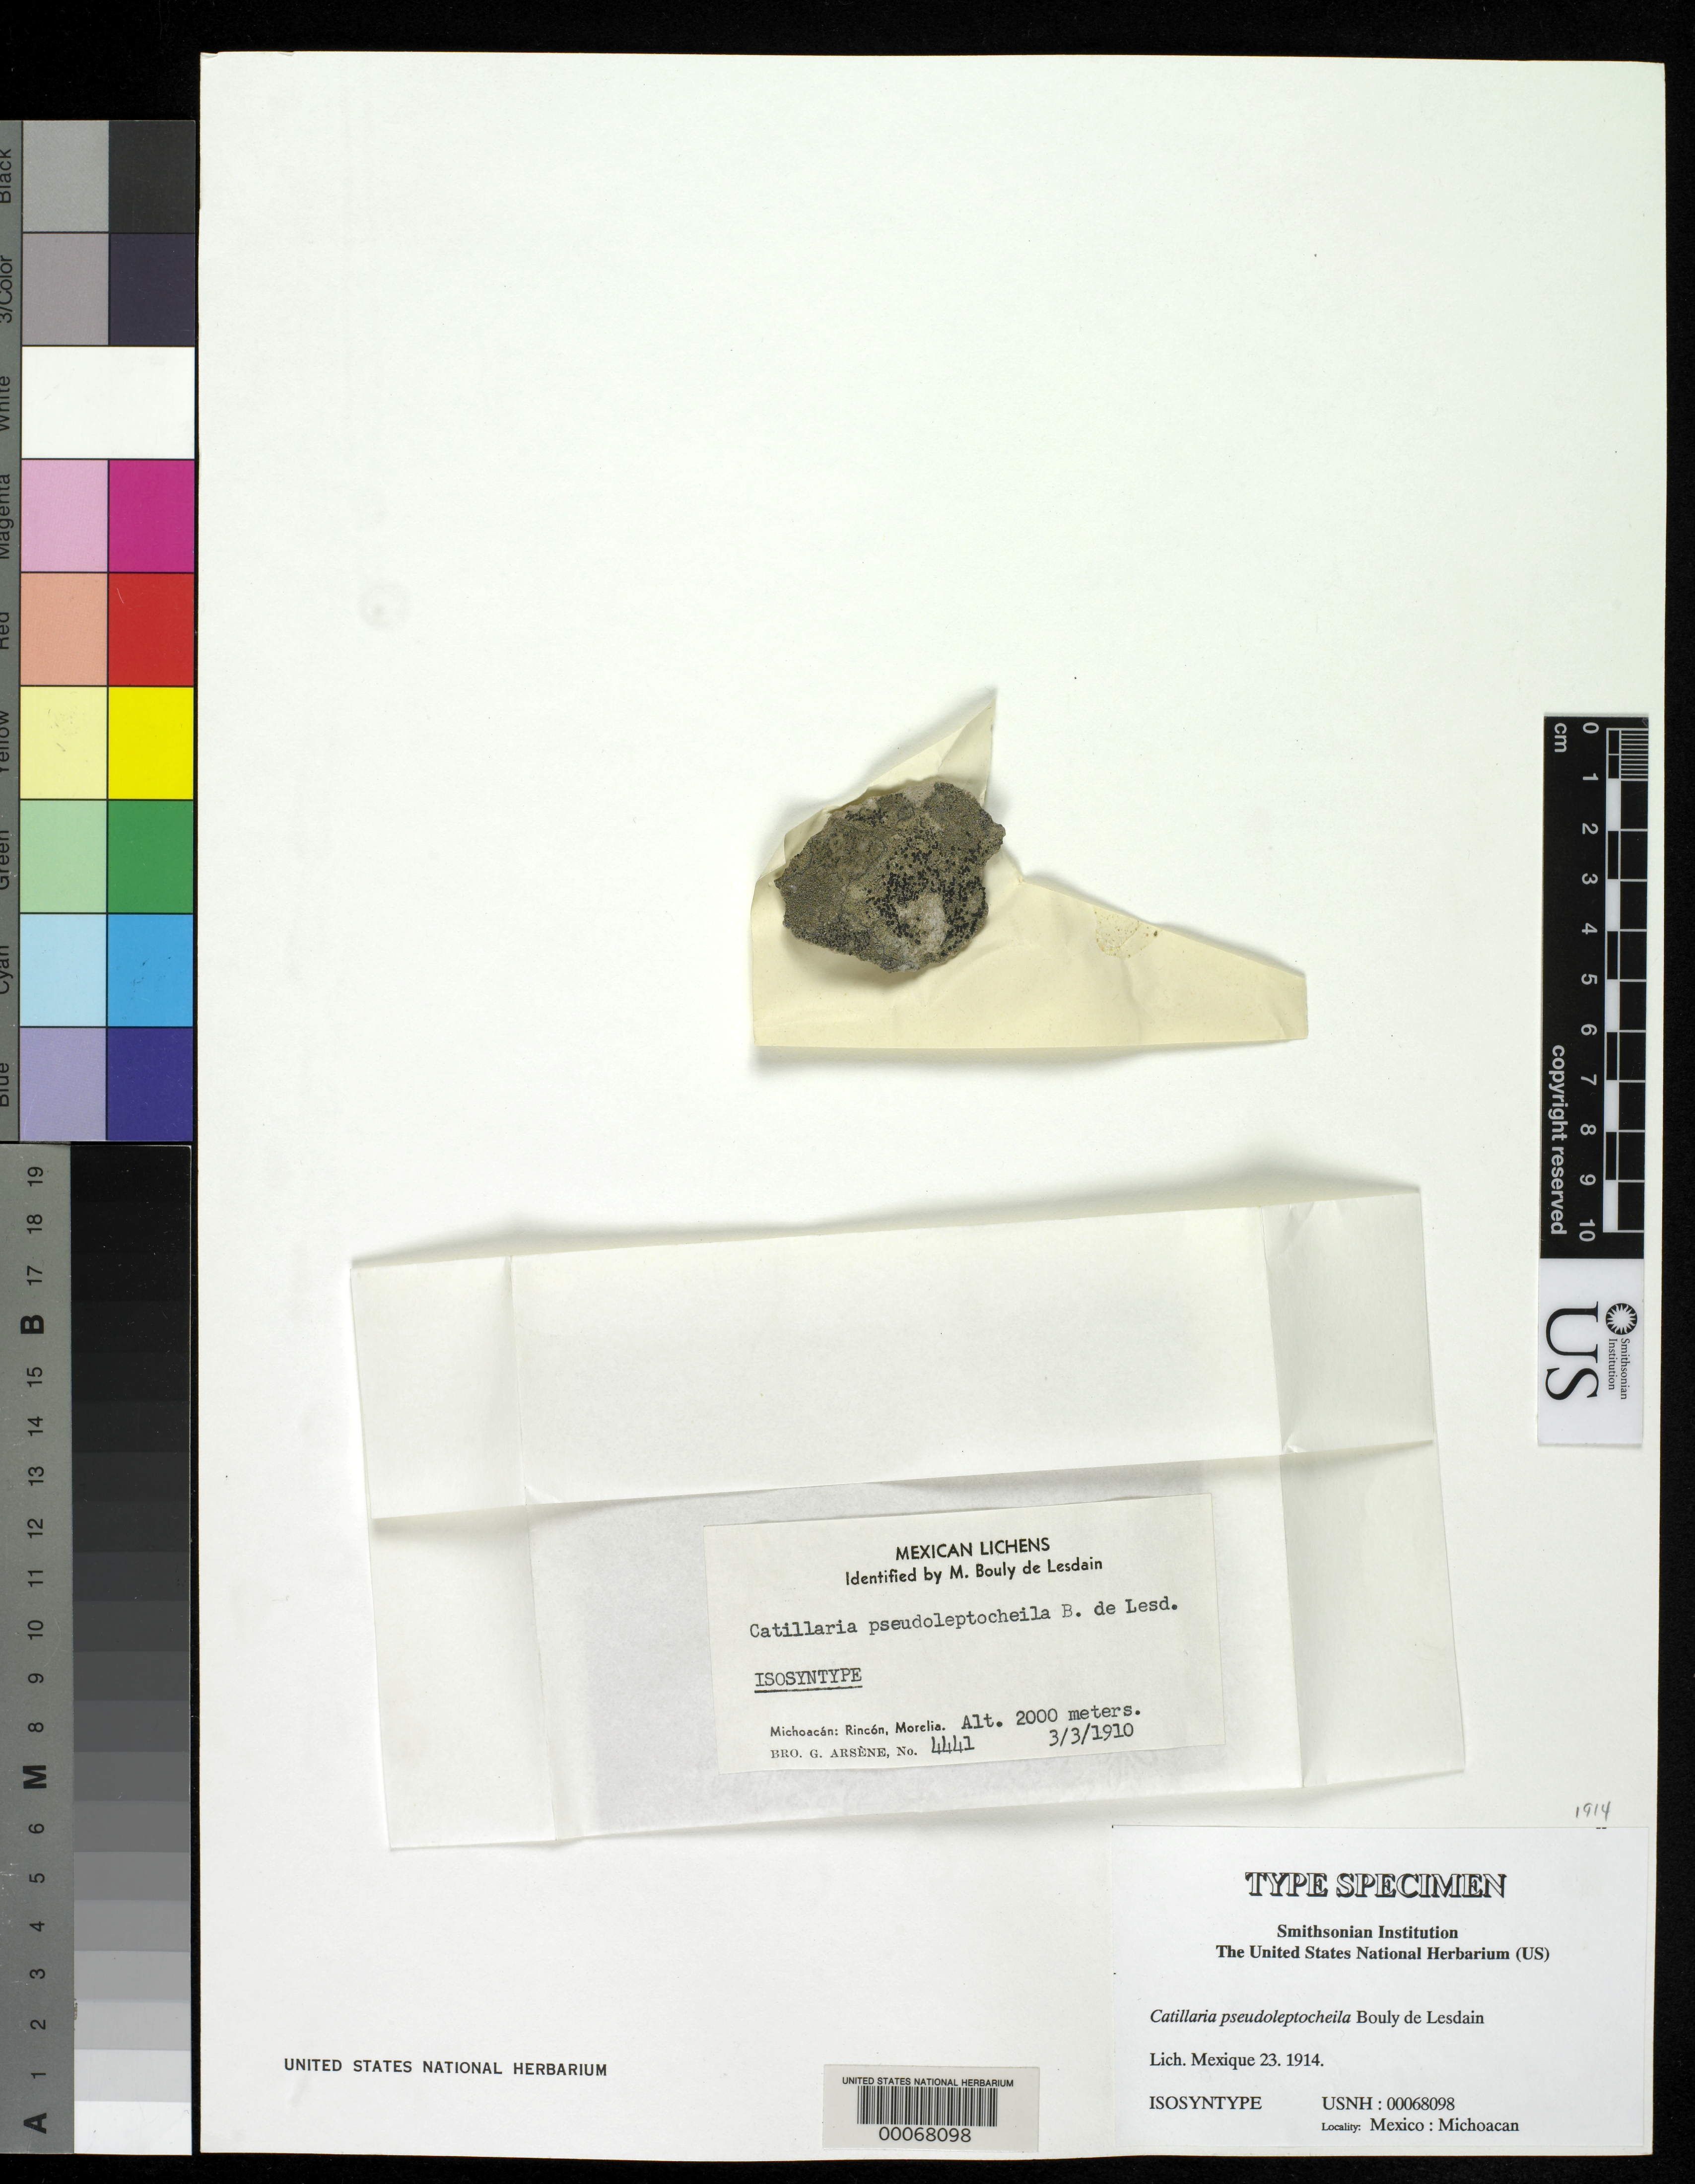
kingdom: Fungi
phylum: Ascomycota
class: Lecanoromycetes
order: Lecanorales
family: Catillariaceae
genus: Catillaria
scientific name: Catillaria pseudoleptocheila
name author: B. de Lesd.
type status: Isosyntype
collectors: Bro. G. Arsène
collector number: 4441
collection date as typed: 03 Mar 1910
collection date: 1910-03-03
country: Mexico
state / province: Michoacán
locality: Rincon, Morelia.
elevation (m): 2000